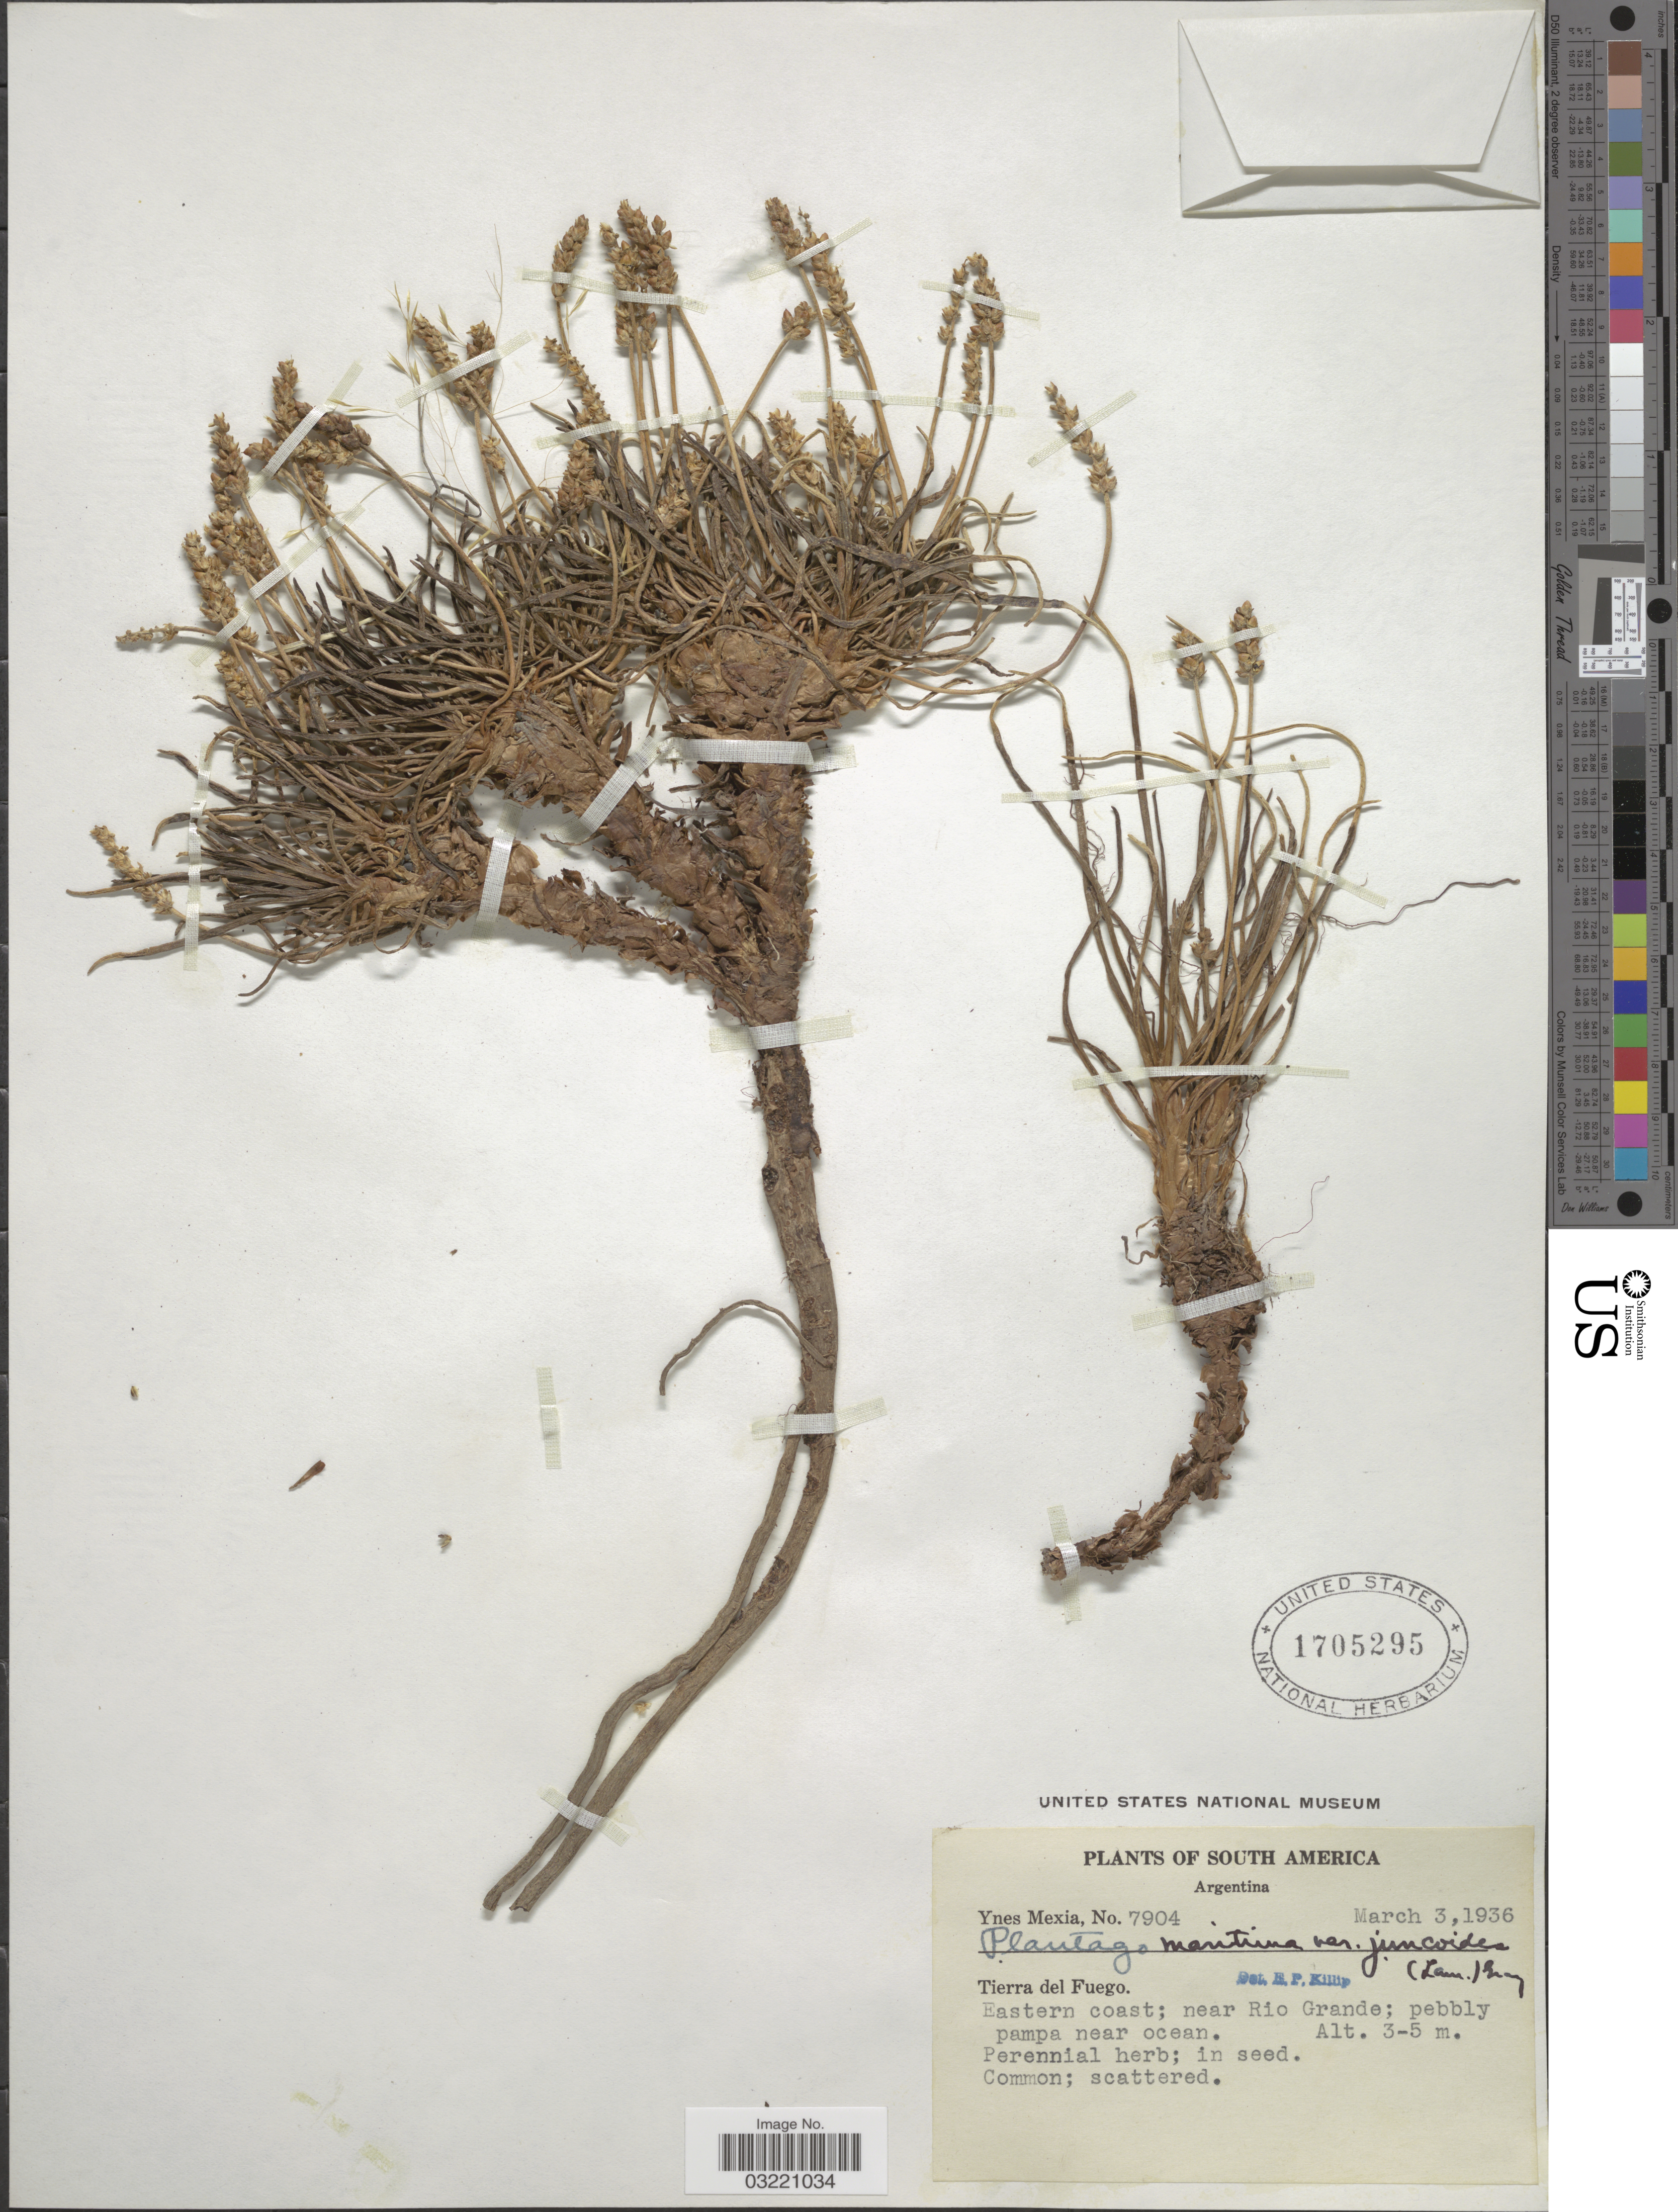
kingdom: Plantae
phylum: Tracheophyta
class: Magnoliopsida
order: Lamiales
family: Plantaginaceae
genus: Plantago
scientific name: Plantago maritima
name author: L.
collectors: Y. Mexia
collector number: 7904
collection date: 1936-03-03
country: Argentina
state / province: Tierra del Fuego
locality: Eastern Coast; near Rio Grande.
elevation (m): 3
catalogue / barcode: US 1705295